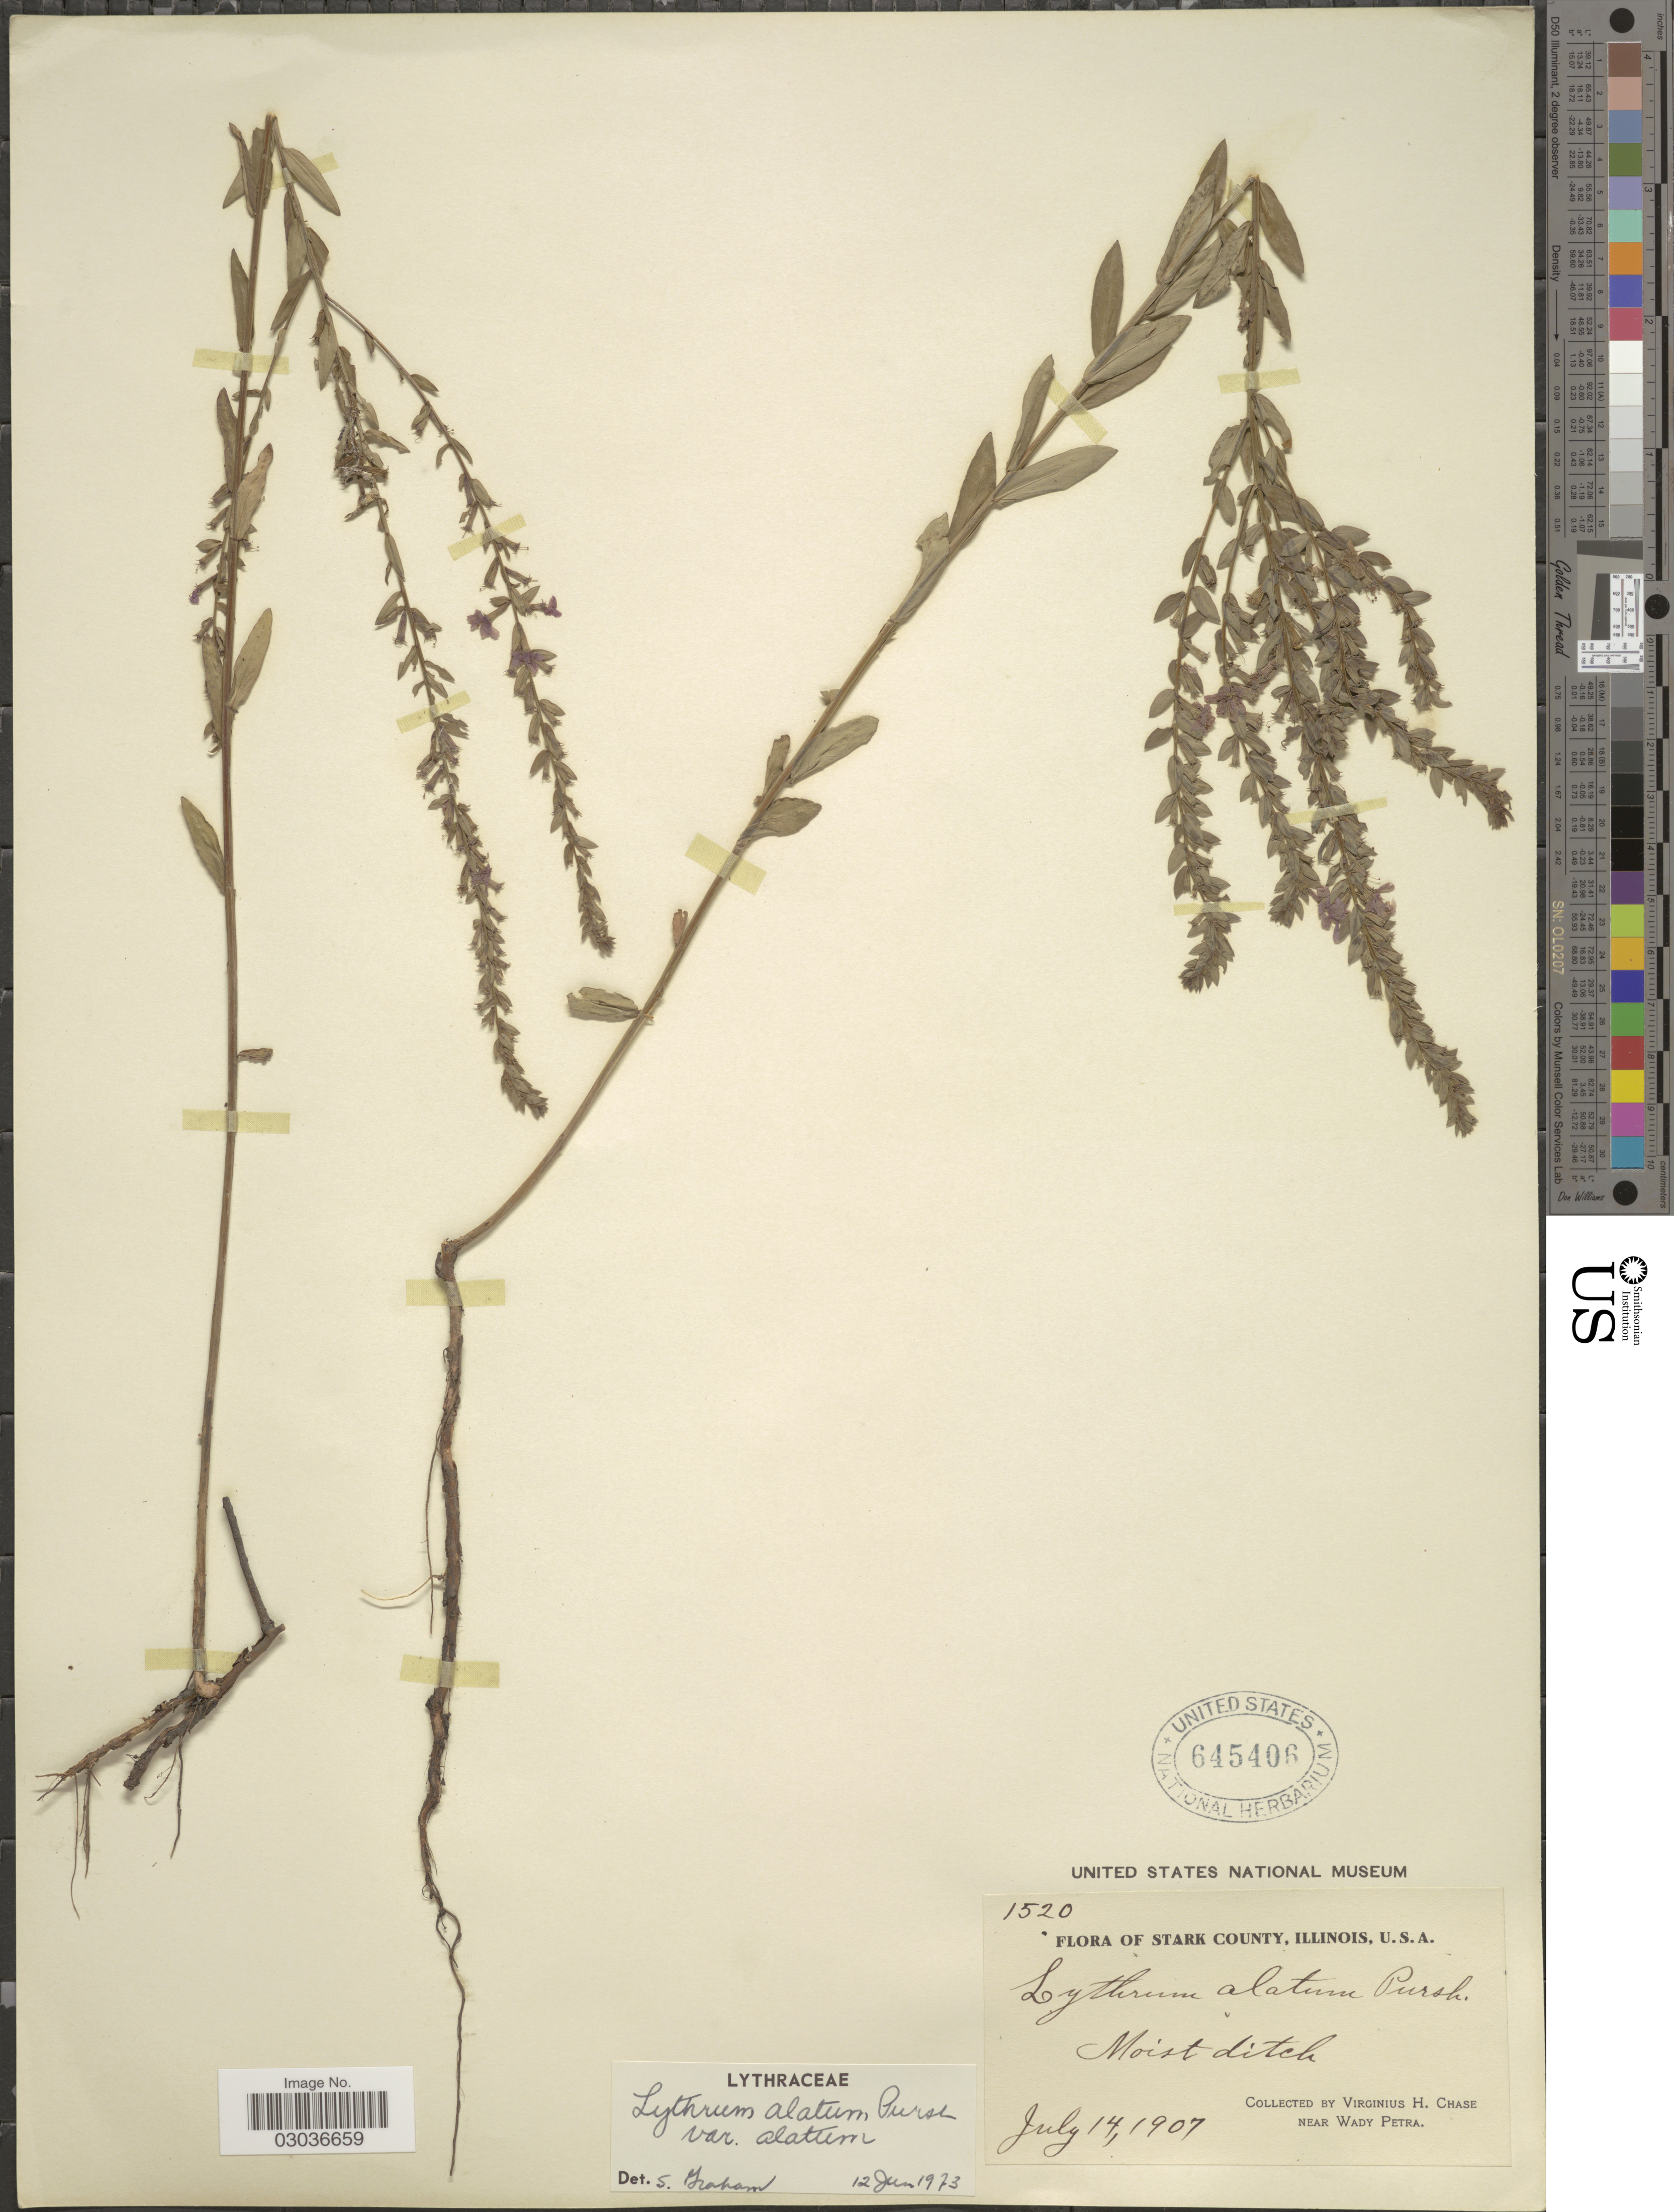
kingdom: Plantae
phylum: Tracheophyta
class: Magnoliopsida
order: Myrtales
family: Lythraceae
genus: Lythrum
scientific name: Lythrum alatum var. alatum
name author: Pursh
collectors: V. H. Chase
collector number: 1520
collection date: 1907-07-14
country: United States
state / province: Illinois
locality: Stark County. Near Wady Petra.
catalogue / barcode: US 645406